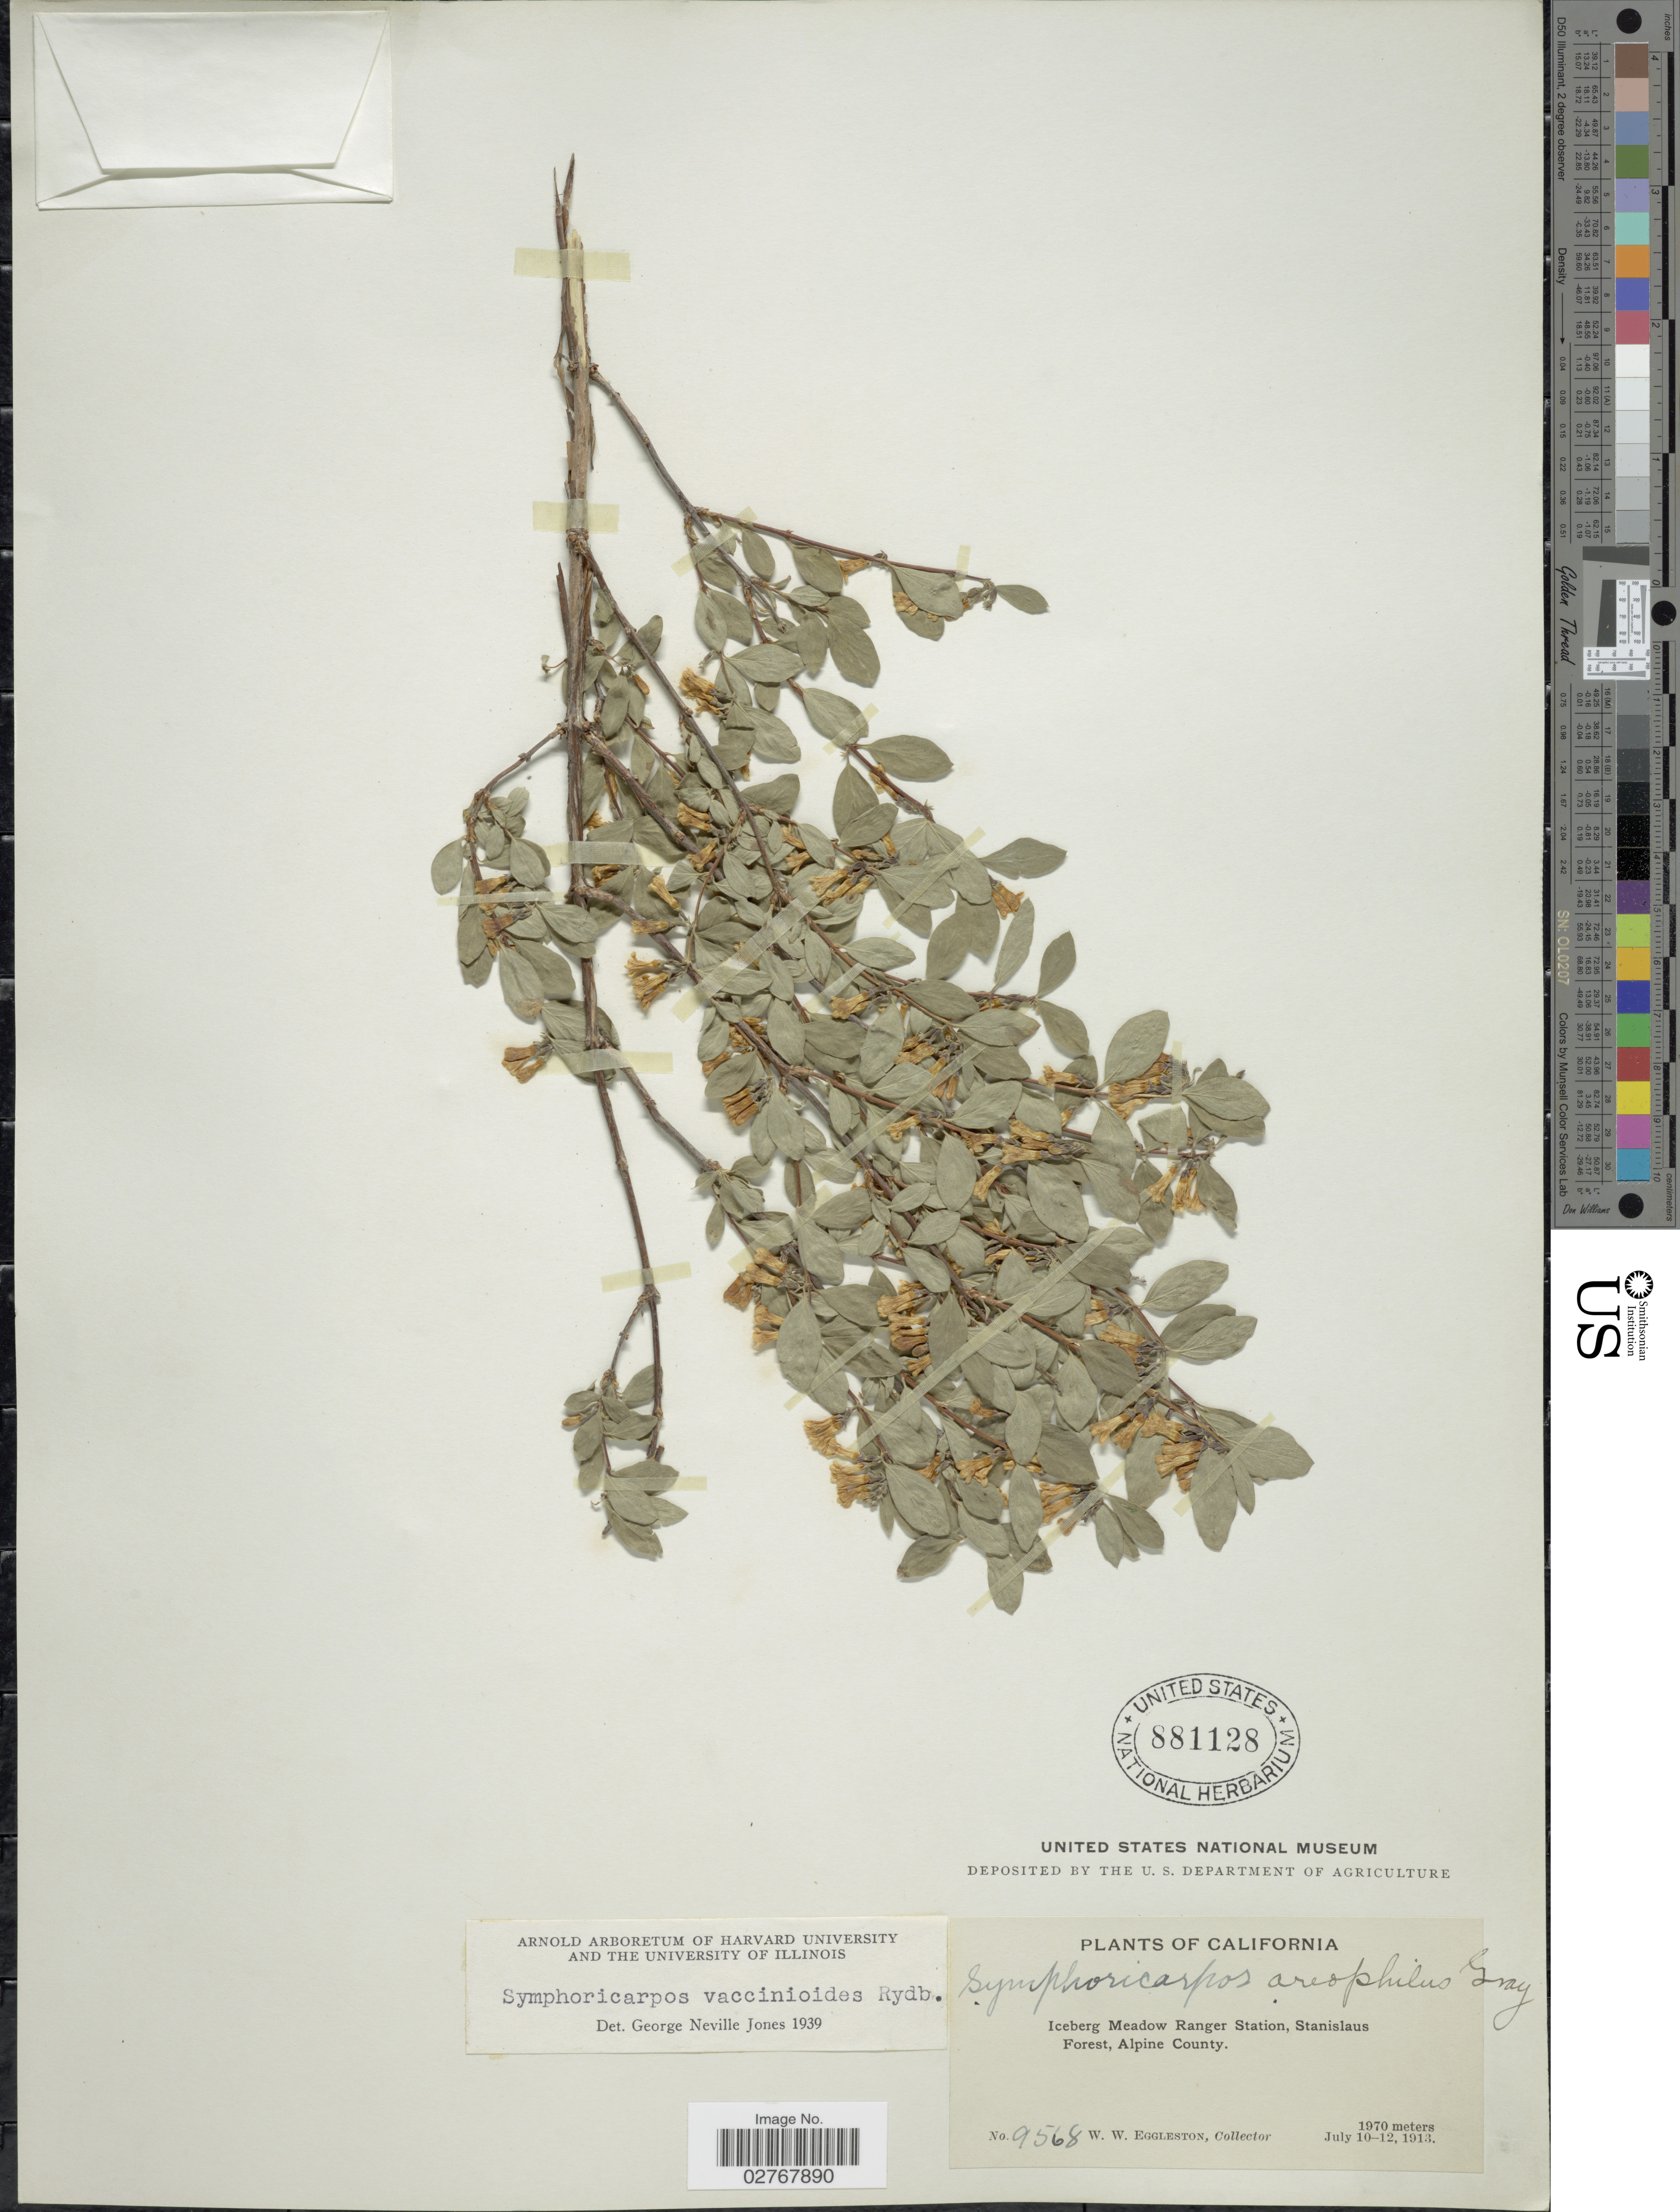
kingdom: Plantae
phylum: Tracheophyta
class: Magnoliopsida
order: Dipsacales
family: Caprifoliaceae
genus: Symphoricarpos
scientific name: Symphoricarpos vaccinioides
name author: Rydb.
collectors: W. W. Eggleston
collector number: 9568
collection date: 1913-07-10/1913-07-12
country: United States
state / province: California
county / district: Alpine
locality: Iceberg Meadow Ranger Station, Stanislaus Forest, Alpine County.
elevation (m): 1970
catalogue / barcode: US 881128